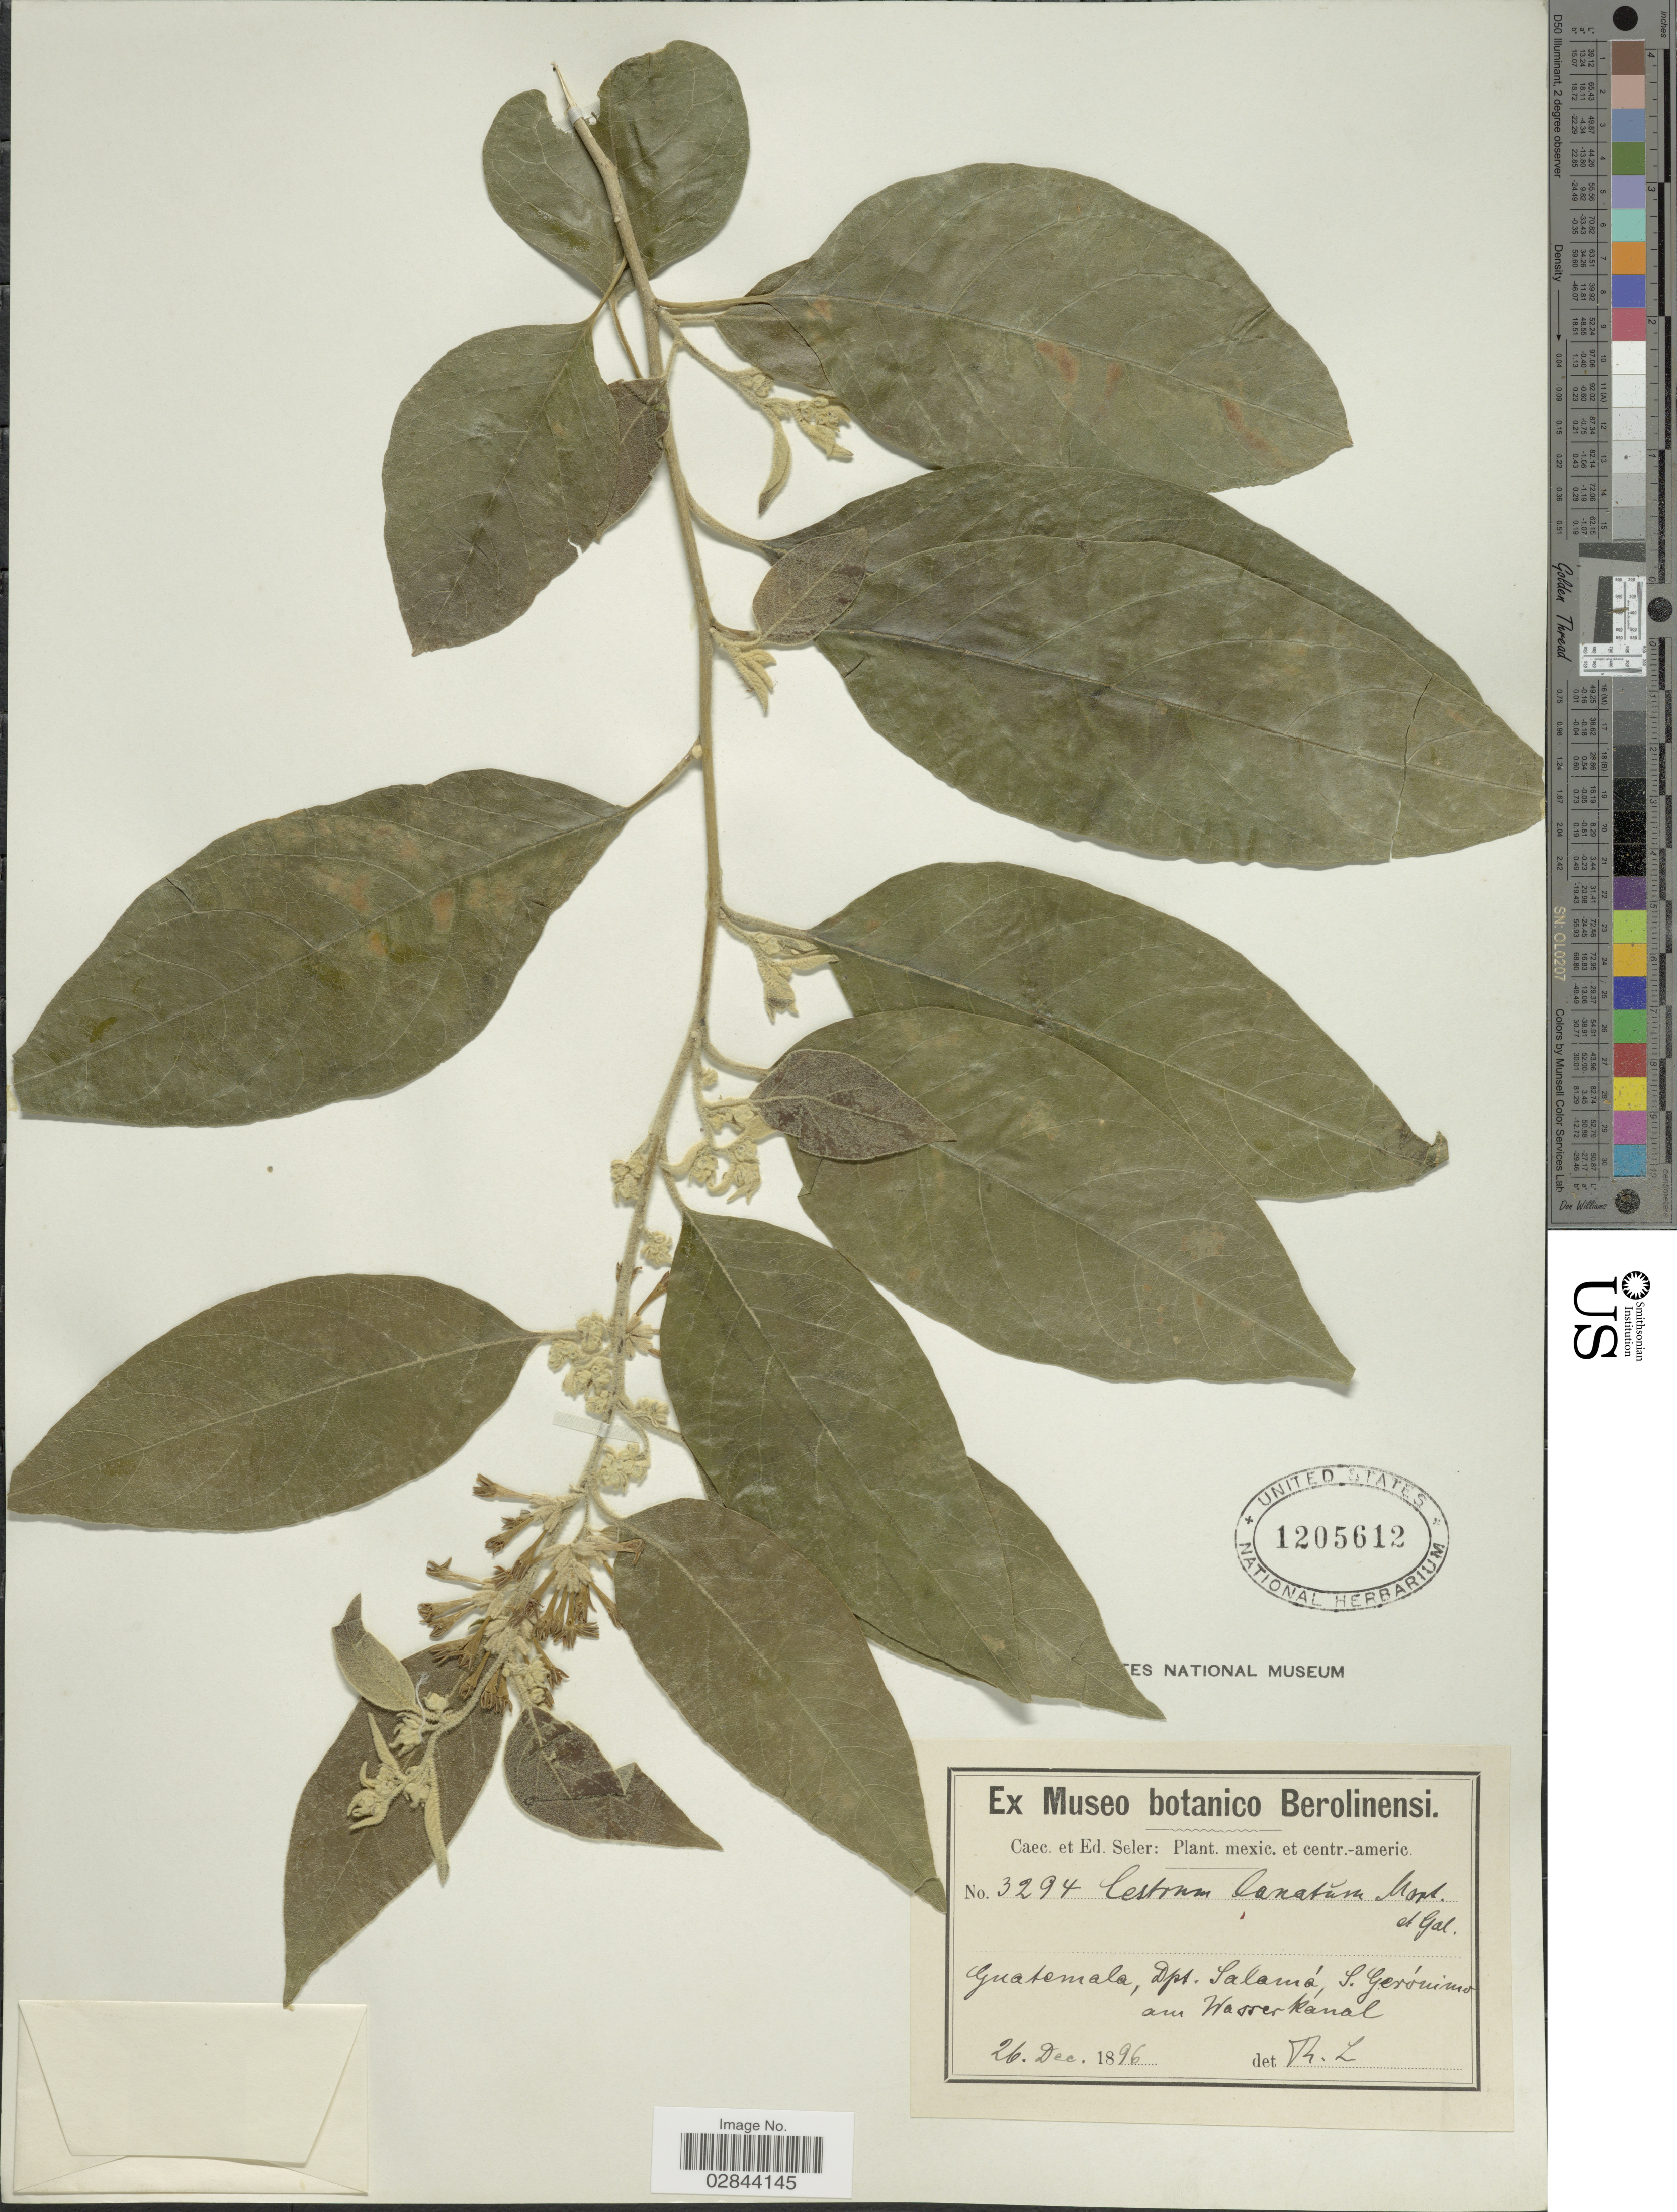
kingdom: Plantae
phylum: Tracheophyta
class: Magnoliopsida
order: Solanales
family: Solanaceae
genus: Cestrum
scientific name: Cestrum lanatum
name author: M. Martens & Galeotti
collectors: ex Caec. et Ed Seler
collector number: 3294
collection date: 1896-12-26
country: Guatemala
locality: Guatemala, Dpt. Salamá, S. Gerónimo am Wasserkanal.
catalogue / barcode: US 1205612